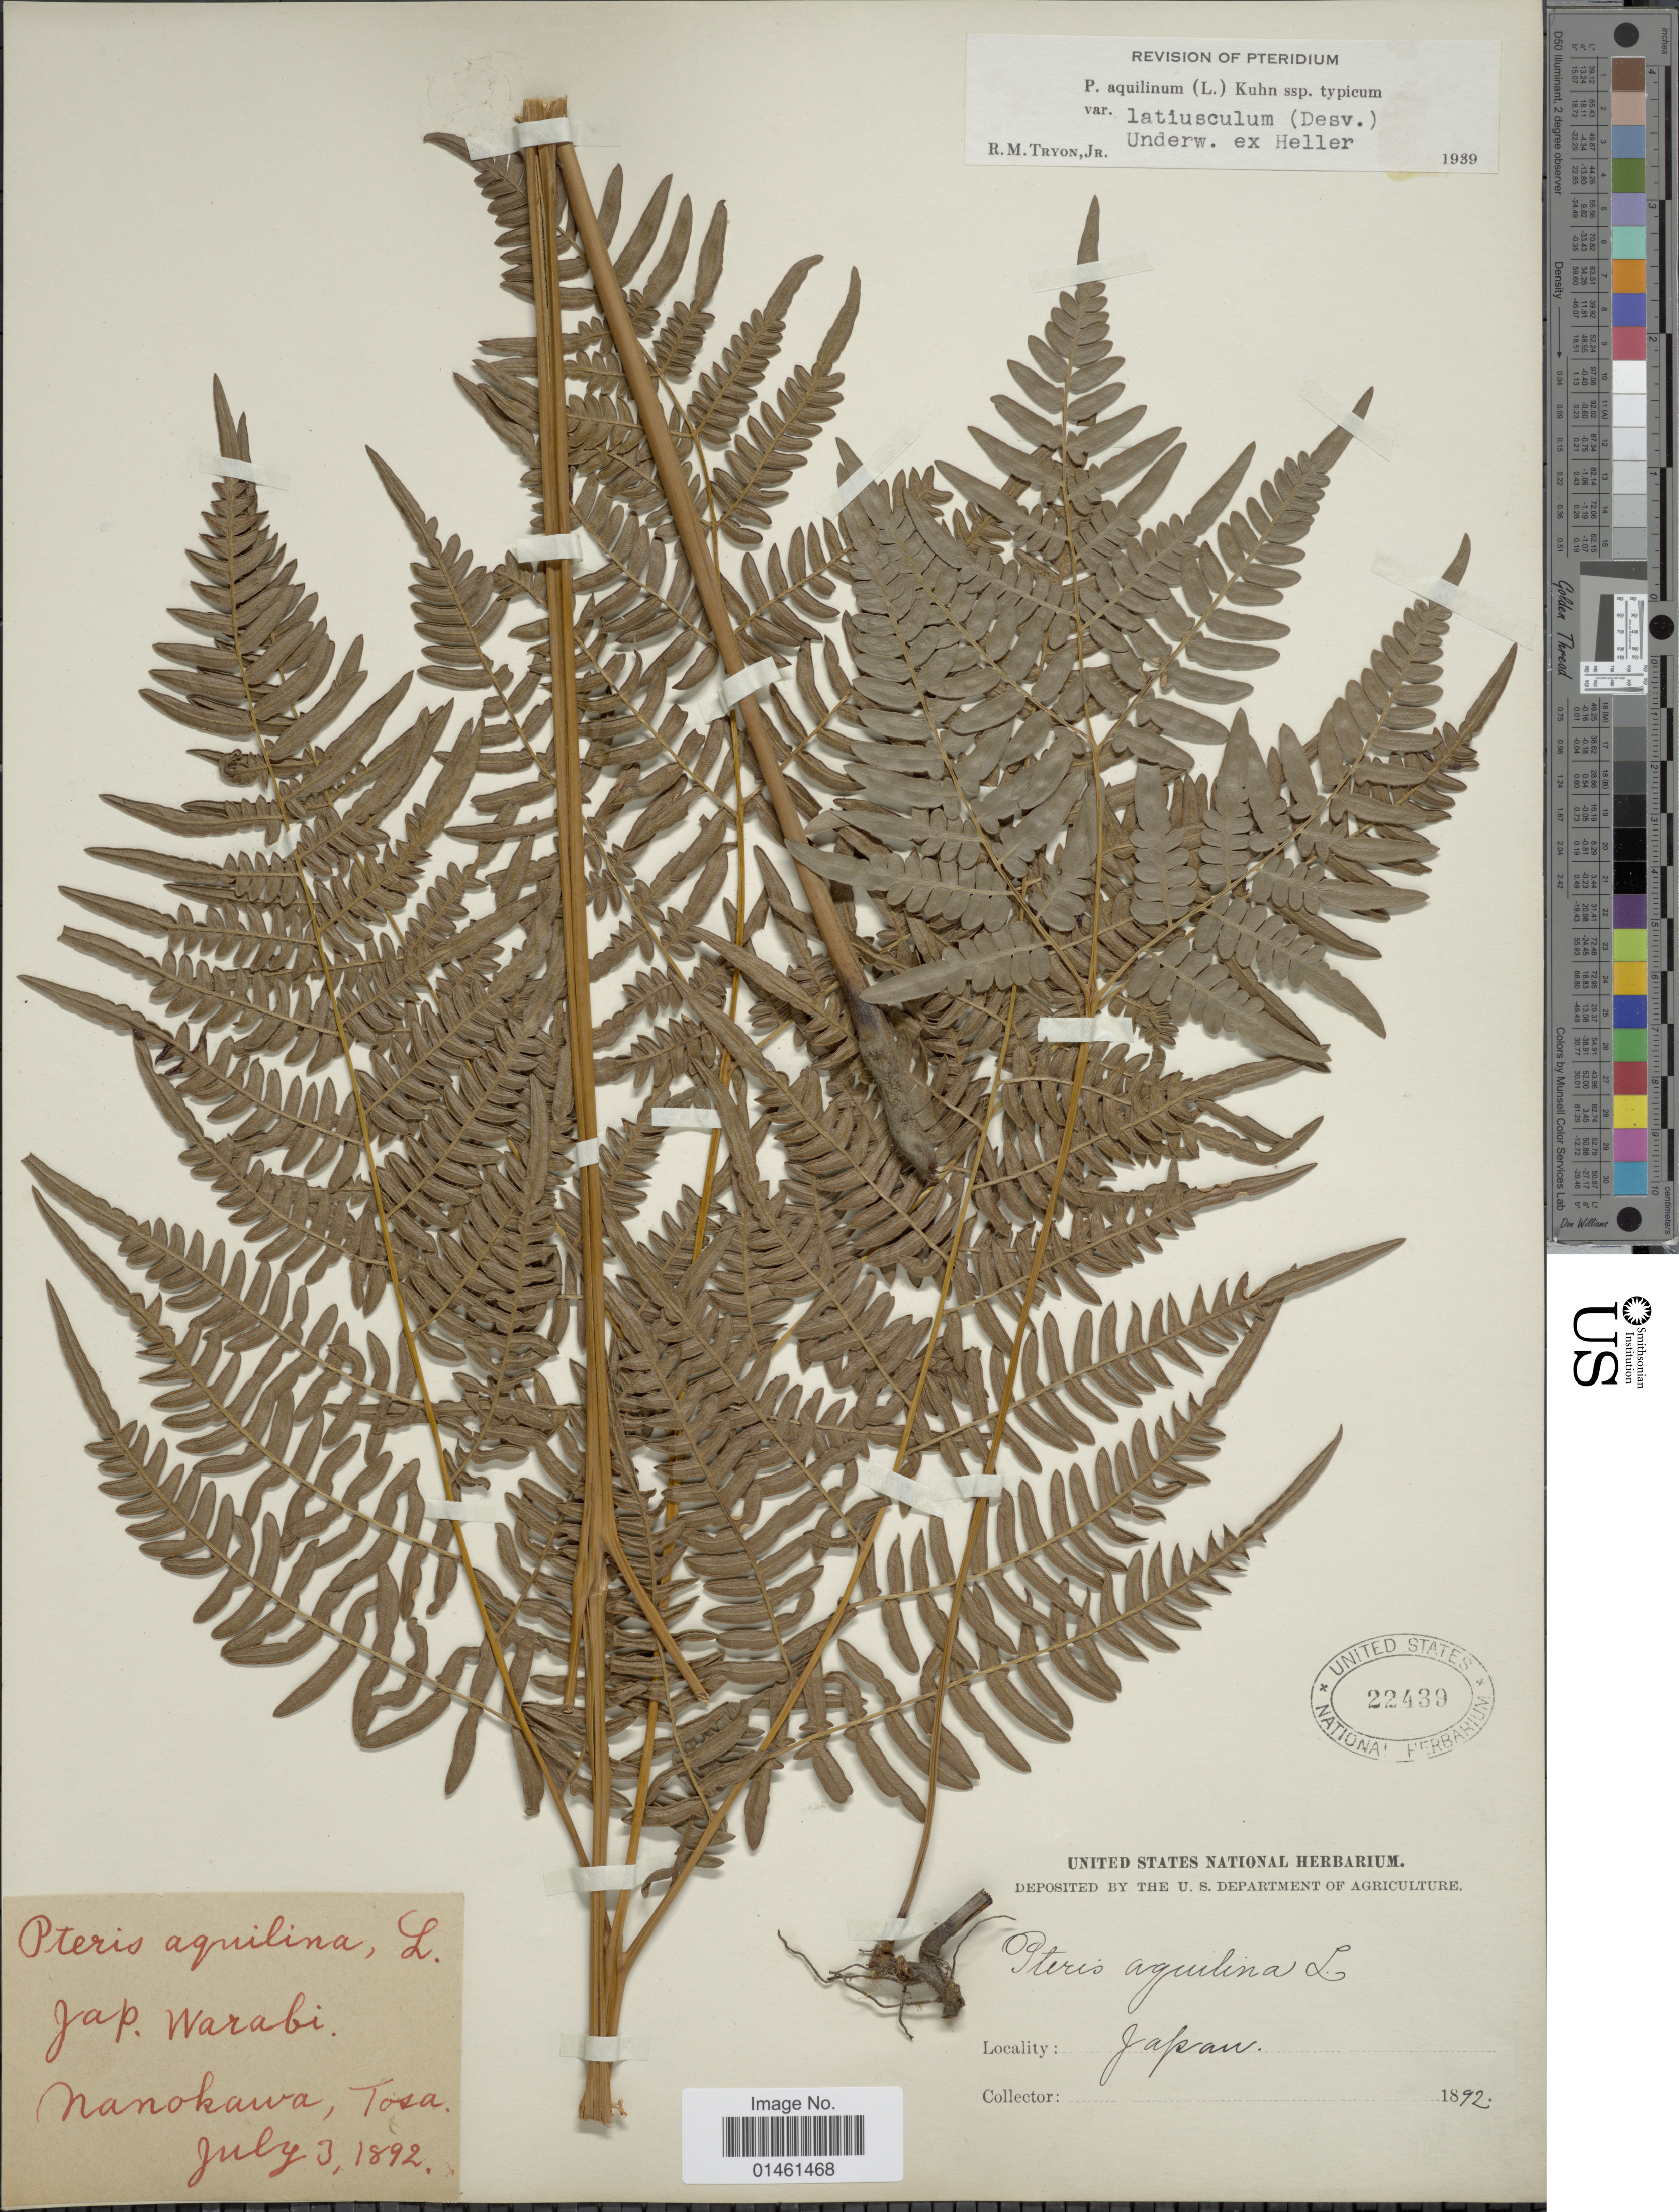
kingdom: Plantae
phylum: Tracheophyta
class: Polypodiopsida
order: Polypodiales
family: Dennstaedtiaceae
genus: Pteridium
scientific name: Pteridium aquilinum var. latiusculum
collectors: U.S. National Herbarium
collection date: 1892-07-03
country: Japan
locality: Nanokawa, Tosa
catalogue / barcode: US 22439